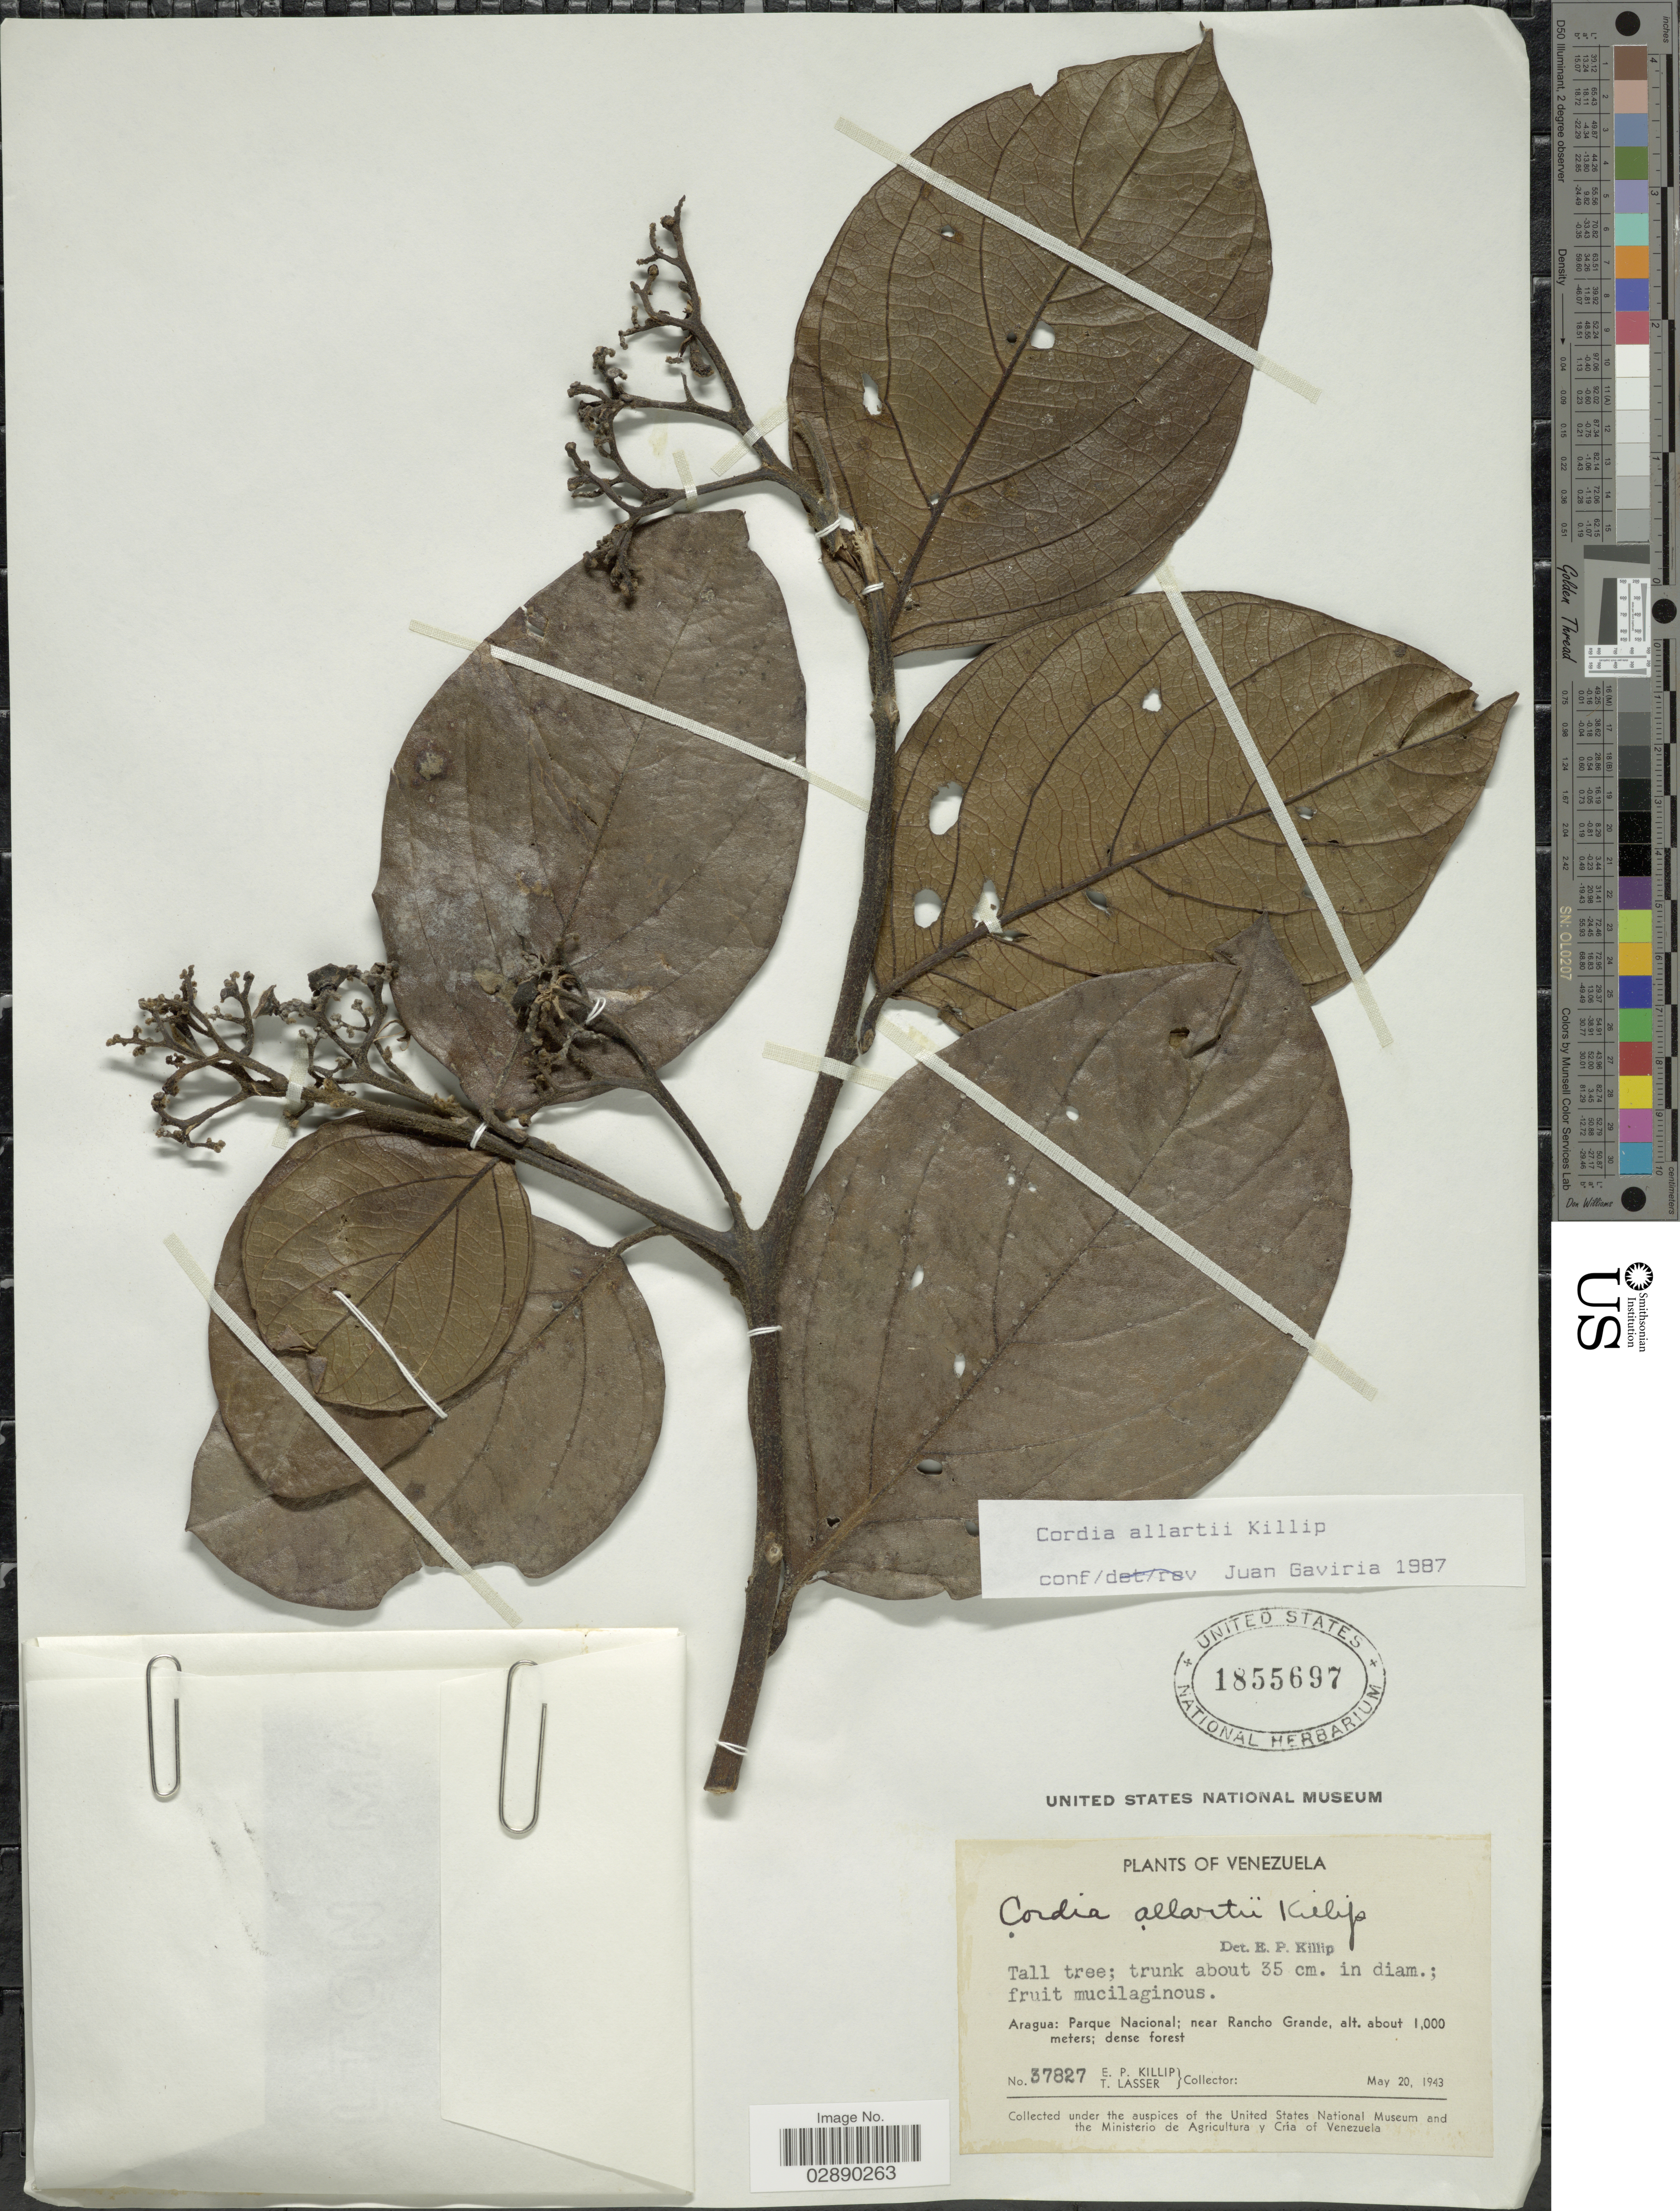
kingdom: Plantae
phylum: Tracheophyta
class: Magnoliopsida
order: Boraginales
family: Cordiaceae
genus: Cordia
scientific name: Cordia allartii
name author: Killip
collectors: E. P. Killip & T. Lasser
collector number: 37827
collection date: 1943-05-20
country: Venezuela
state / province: Aragua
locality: Parque Nacional; near Rancho Grande.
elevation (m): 1000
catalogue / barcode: US 1855697